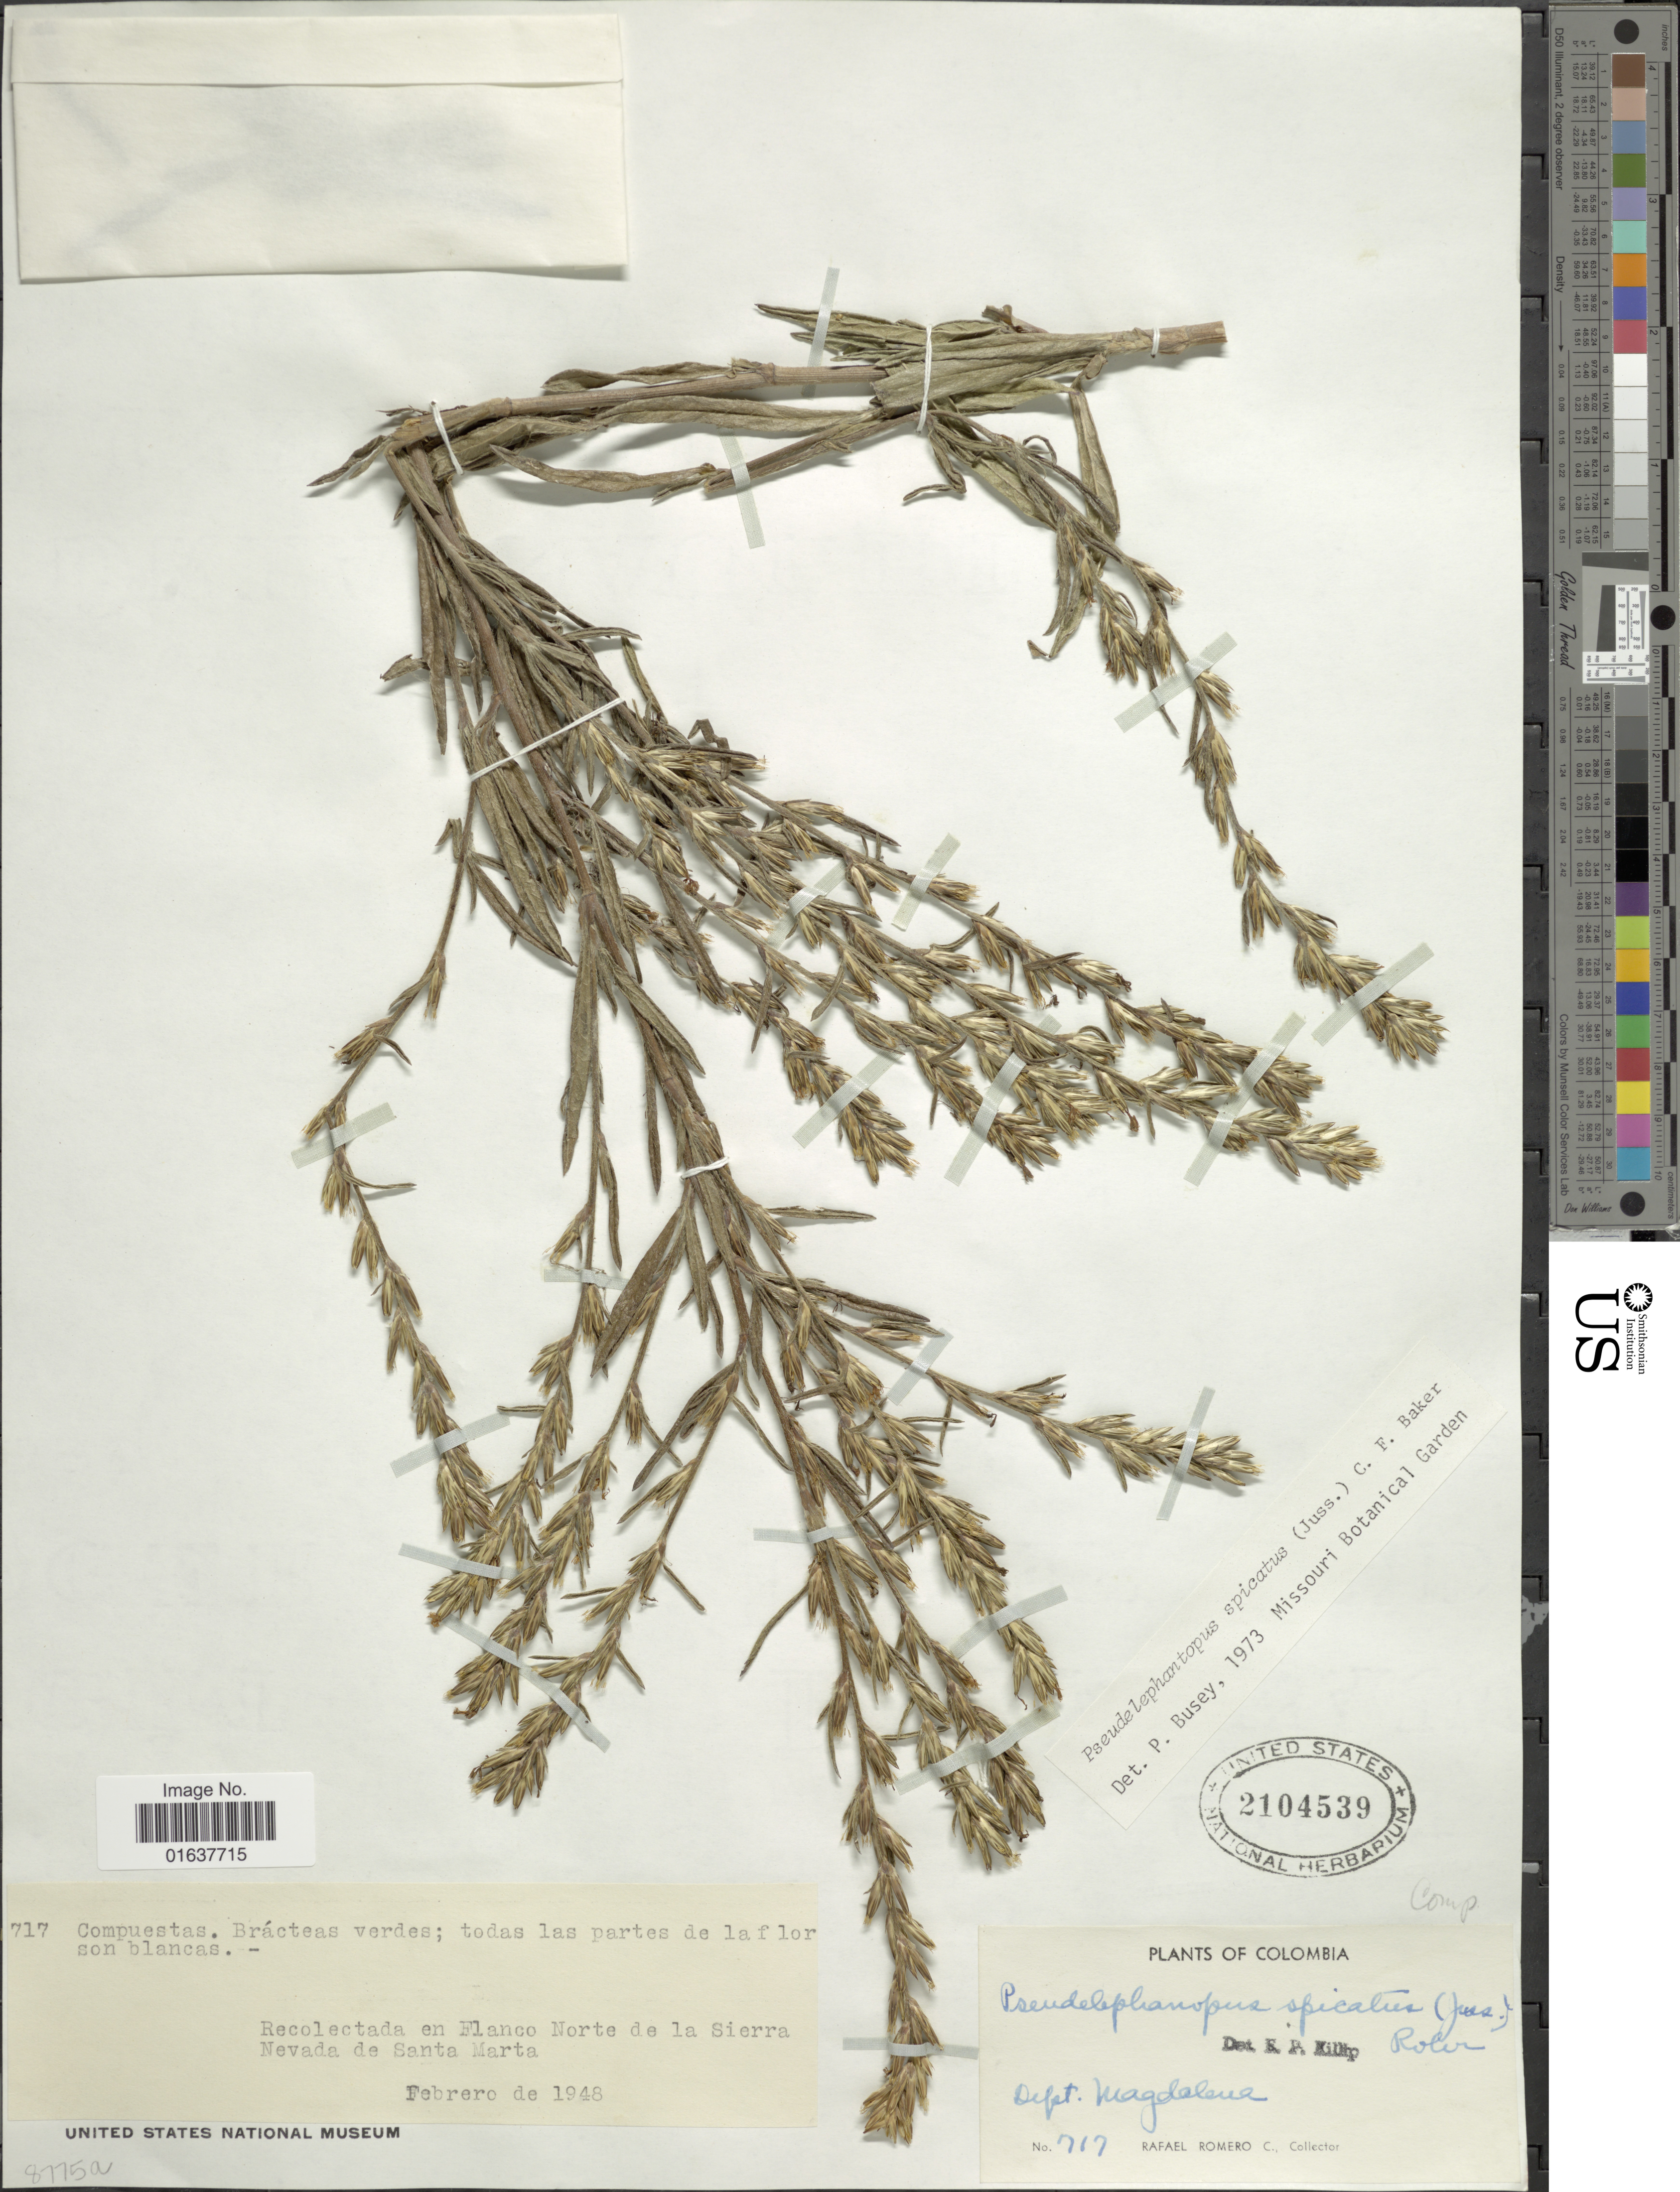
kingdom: Plantae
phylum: Tracheophyta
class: Magnoliopsida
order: Asterales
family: Asteraceae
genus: Pseudelephantopus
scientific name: Pseudelephantopus spicatus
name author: (Juss. ex Aubl.) C.F. Baker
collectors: R. Romero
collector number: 717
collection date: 1948-02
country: Colombia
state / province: Magdalena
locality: Recolectada en Flanco Norte de la Sierra Nevada de Santa Marta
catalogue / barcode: US 2104539